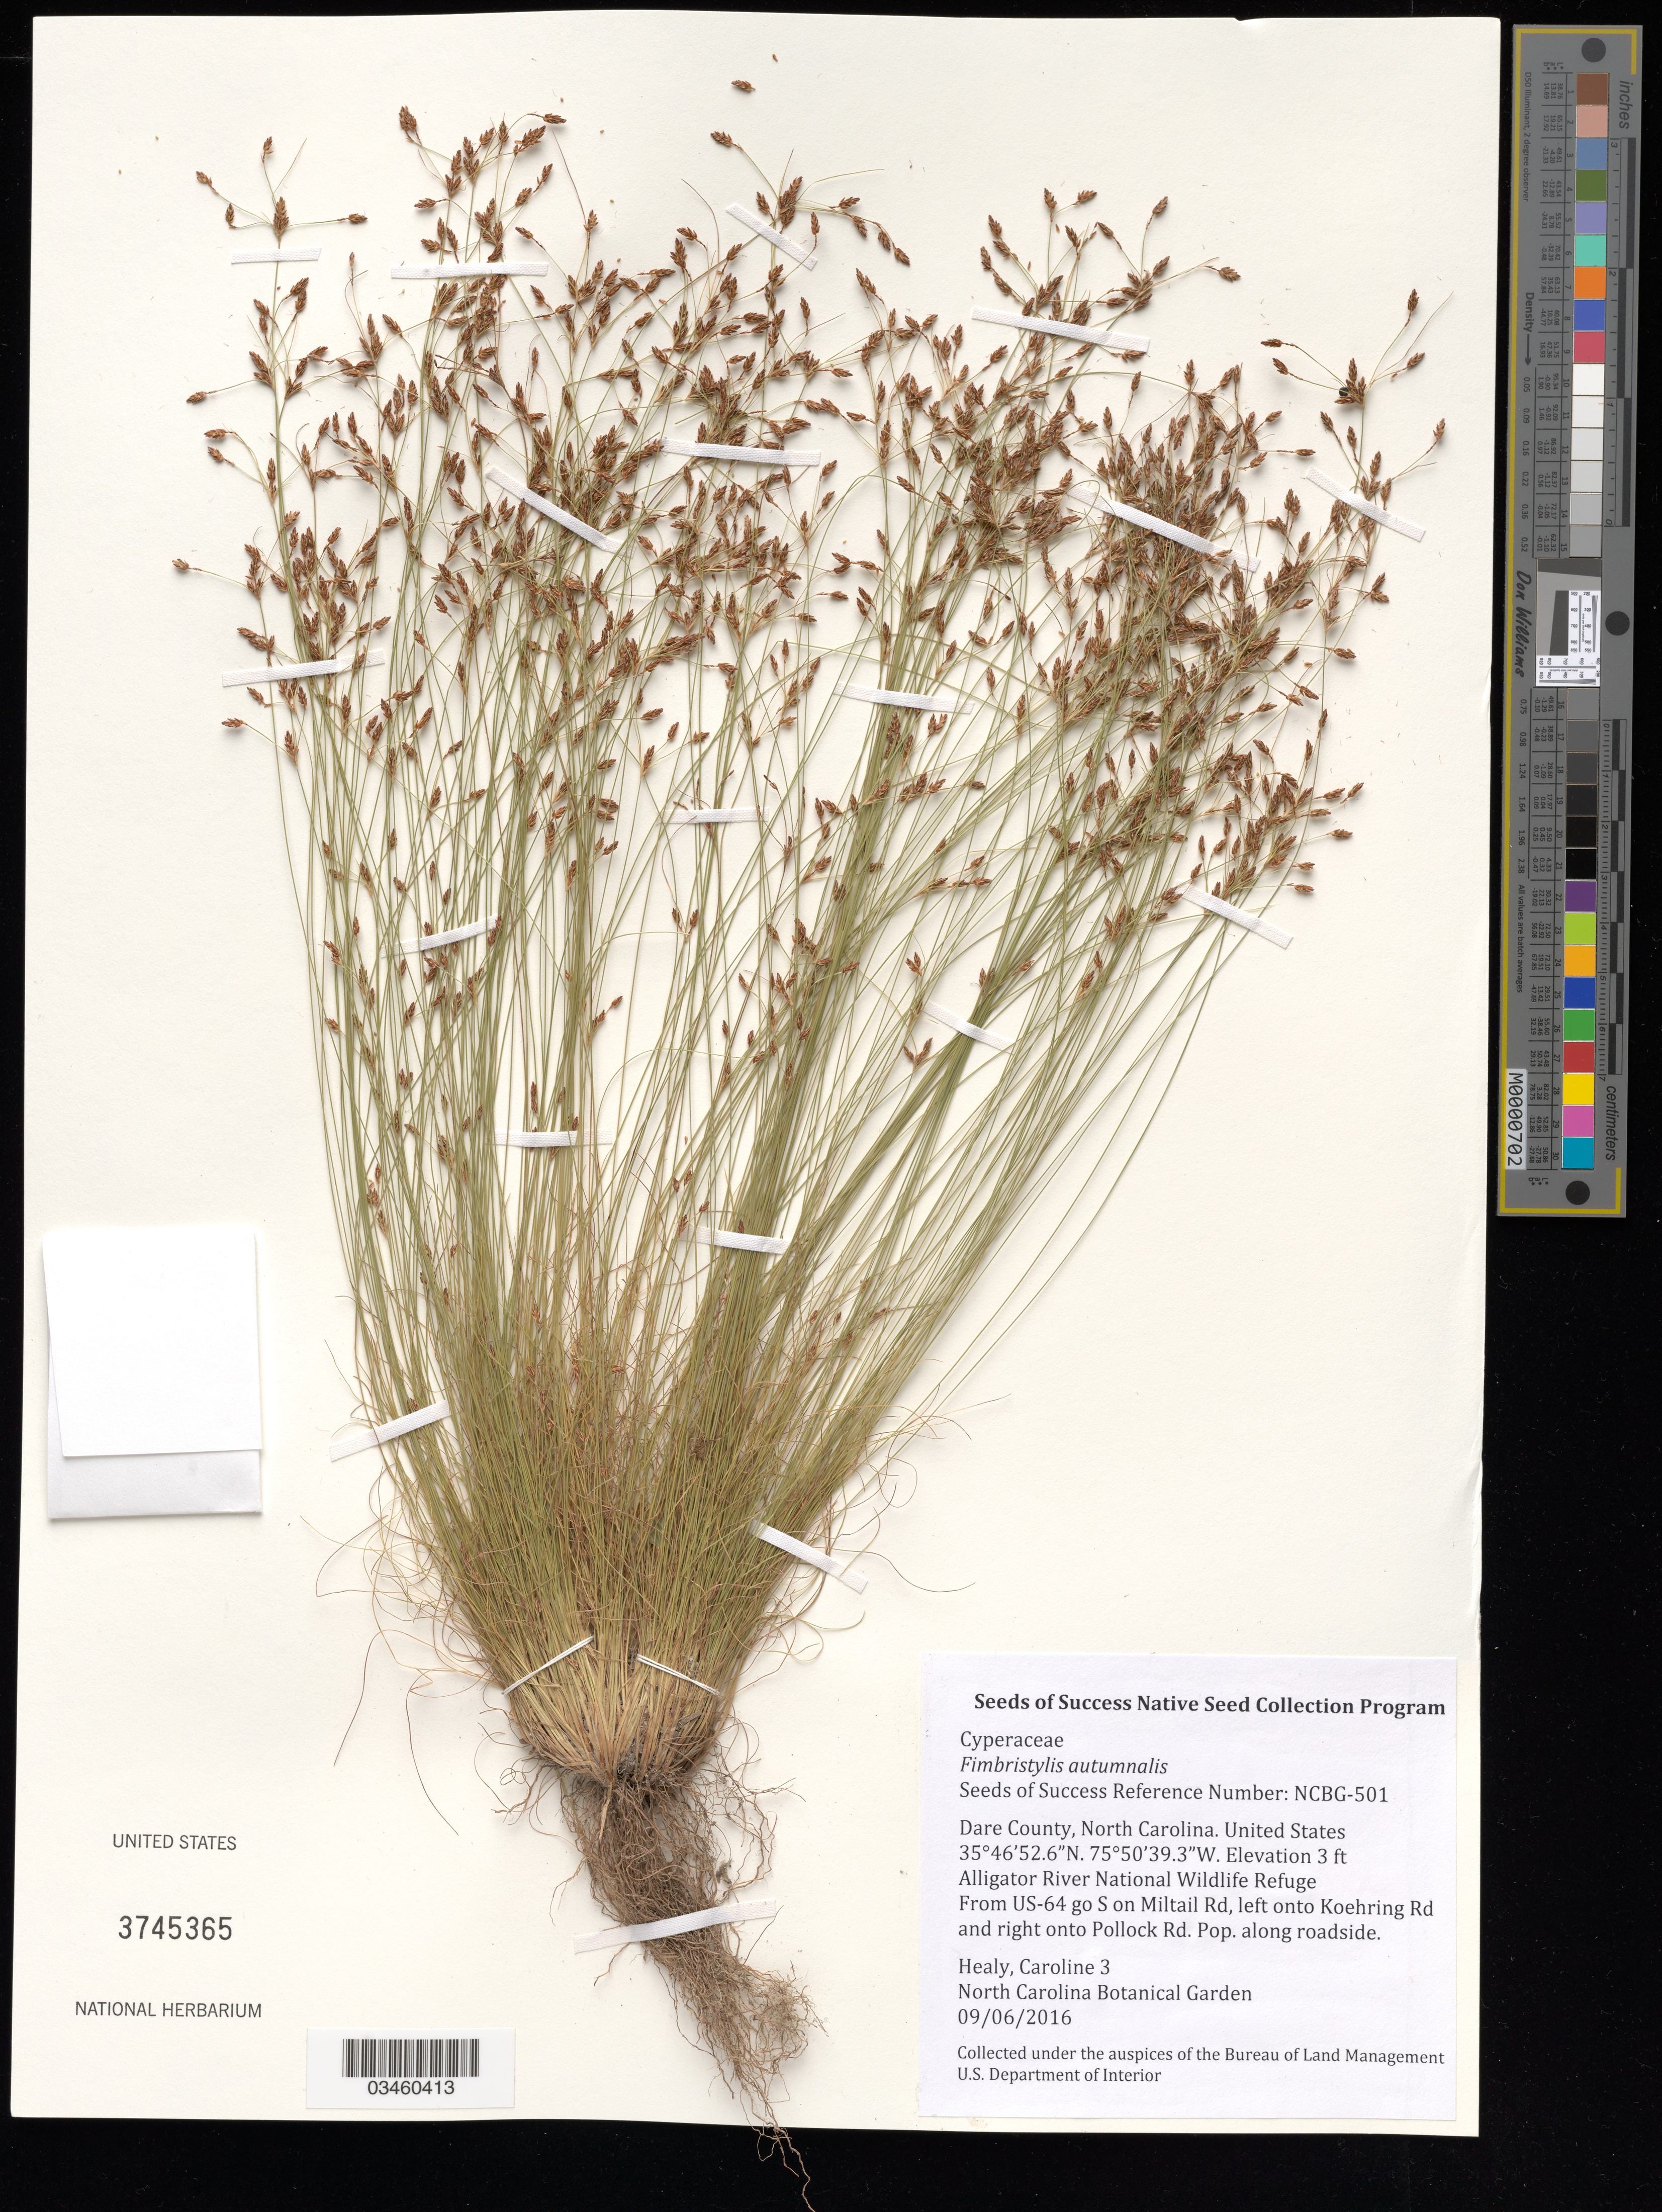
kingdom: Plantae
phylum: Tracheophyta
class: Liliopsida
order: Poales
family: Cyperaceae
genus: Fimbristylis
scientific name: Fimbristylis autumnalis (L.) Roem. & Schult.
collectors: C. Healy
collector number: NCBG-501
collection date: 2016-09-06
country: United States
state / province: North Carolina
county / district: Dare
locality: Alligator River National Wildlife Refuge, Pollock Rd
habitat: Roadside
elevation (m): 1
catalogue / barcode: US 3745365